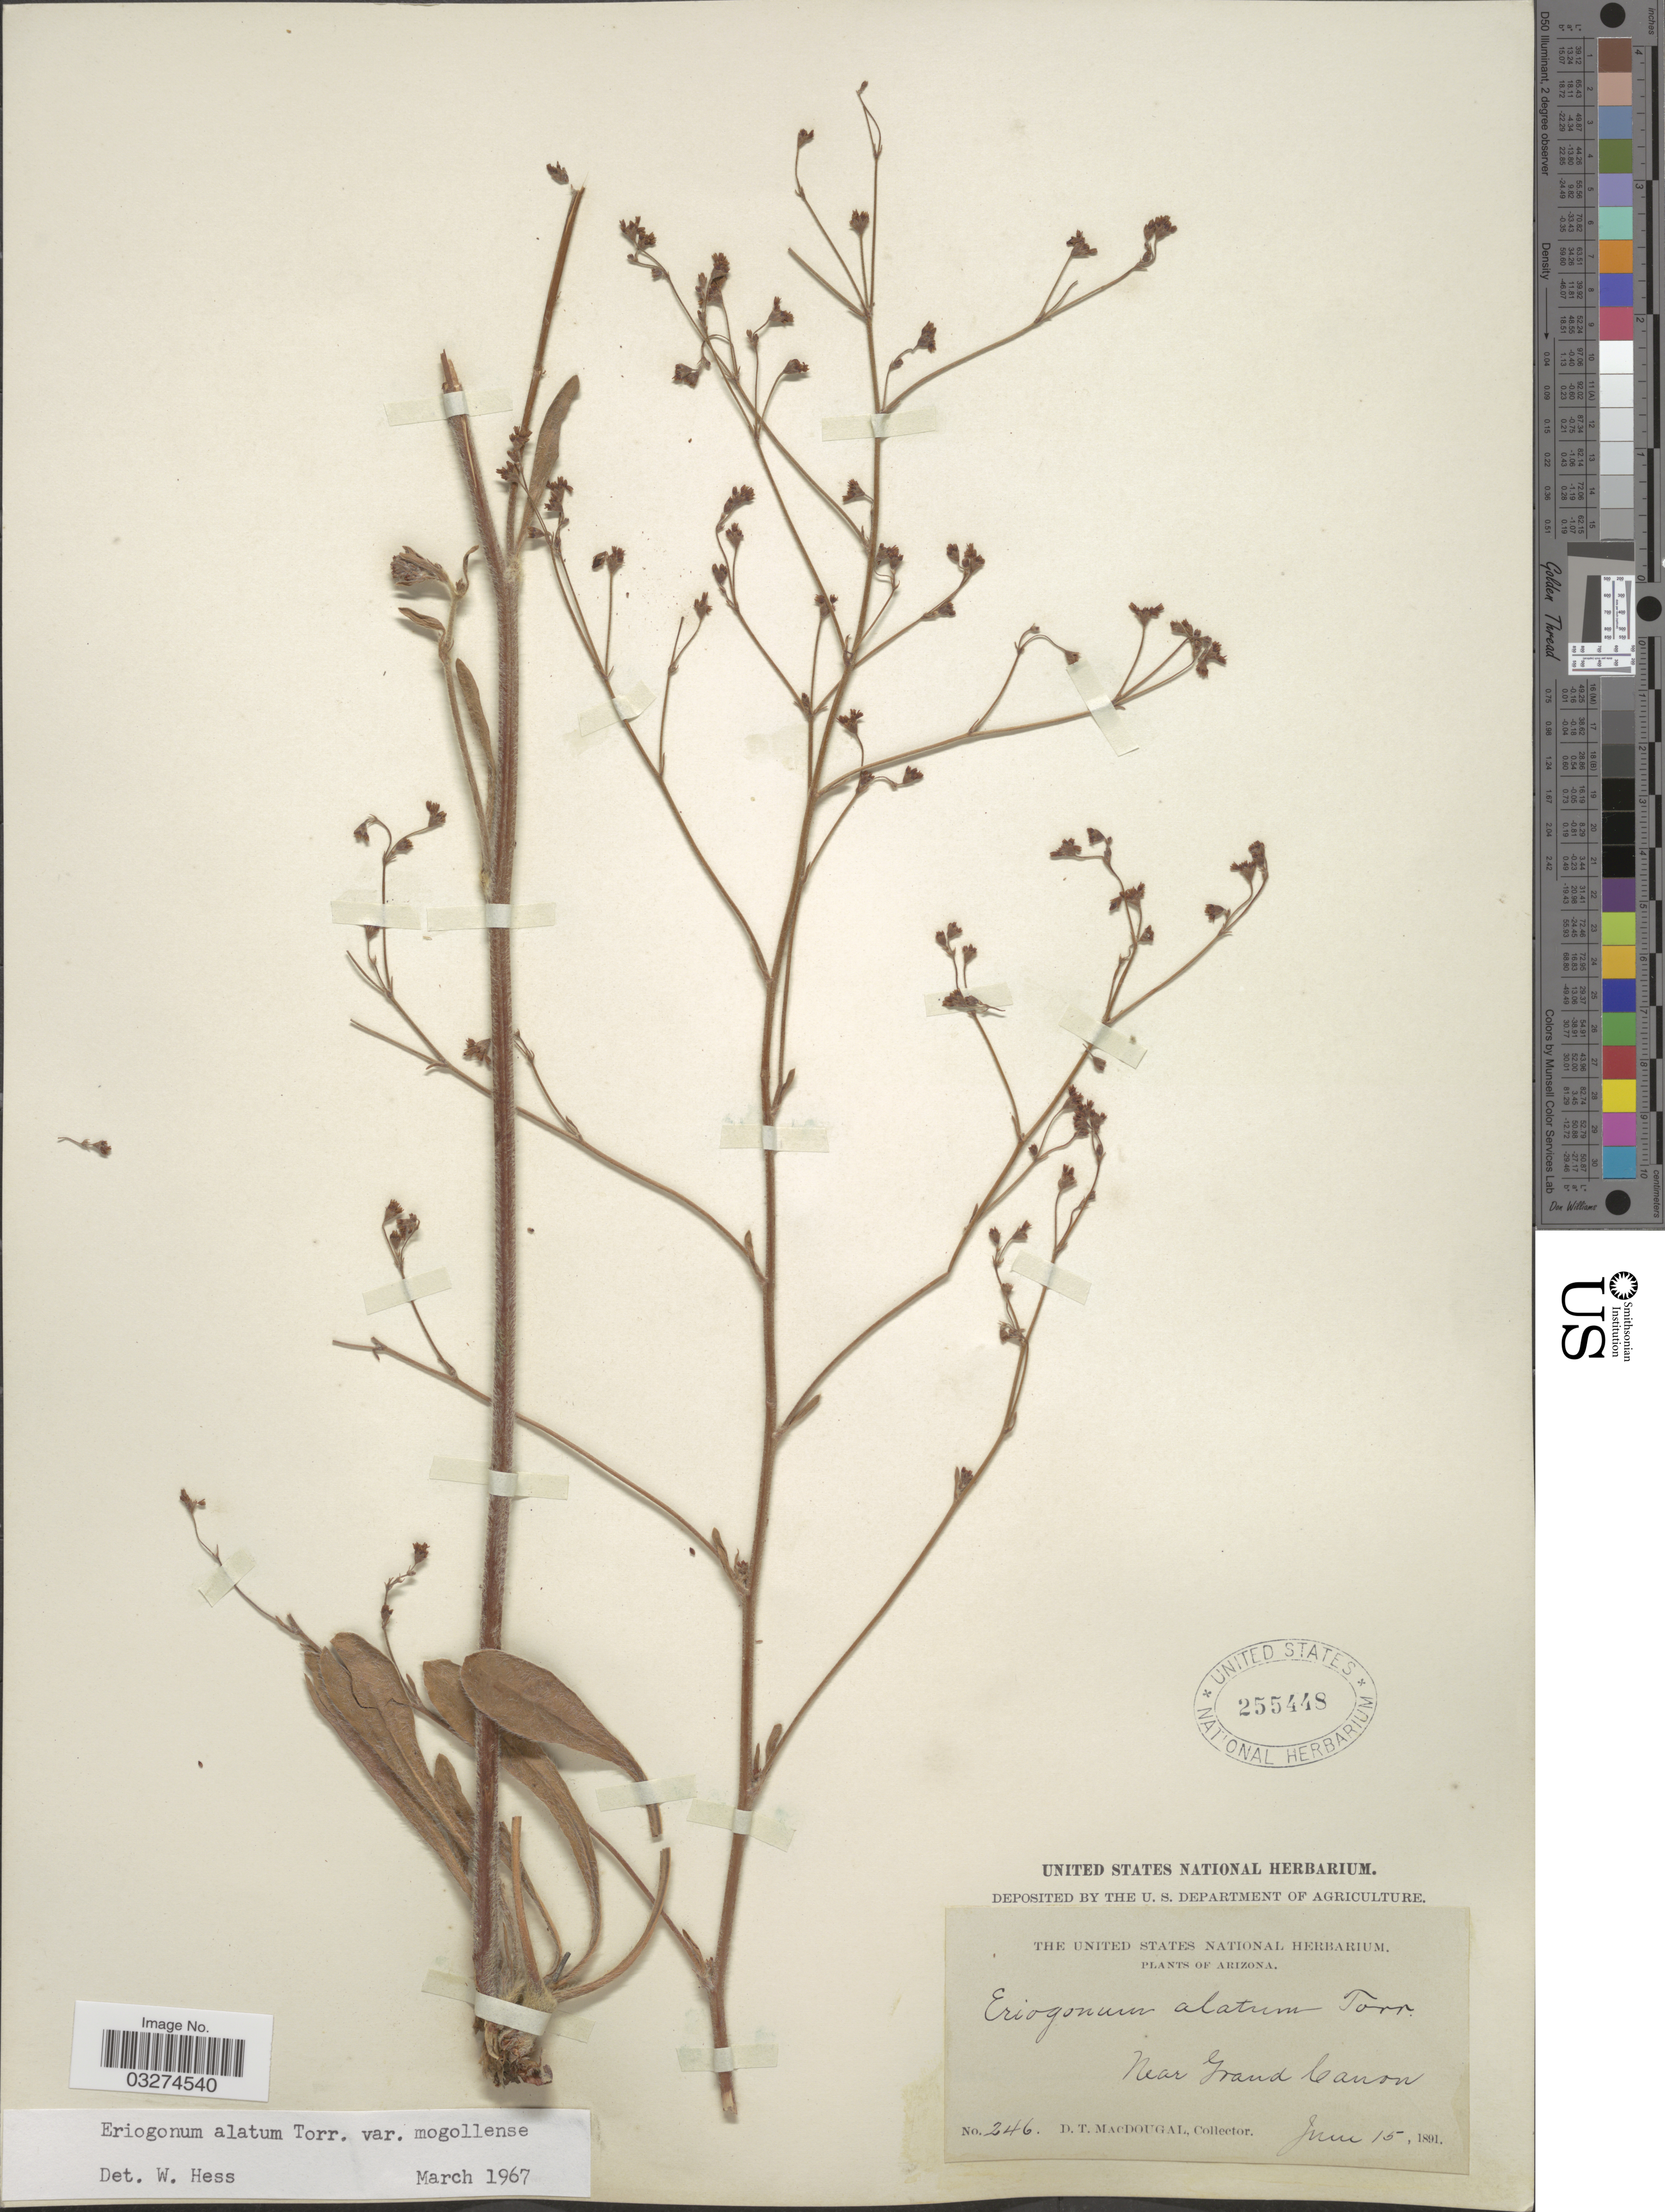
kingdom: Plantae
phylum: Tracheophyta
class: Magnoliopsida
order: Caryophyllales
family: Polygonaceae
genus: Eriogonum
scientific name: Eriogonum alatum var. mogollense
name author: S. Stokes ex M.E. Jones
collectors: D. T. MacDougal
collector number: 246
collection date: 1891-06-15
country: United States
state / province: Arizona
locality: Near Grand Canon.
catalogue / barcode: US 255448